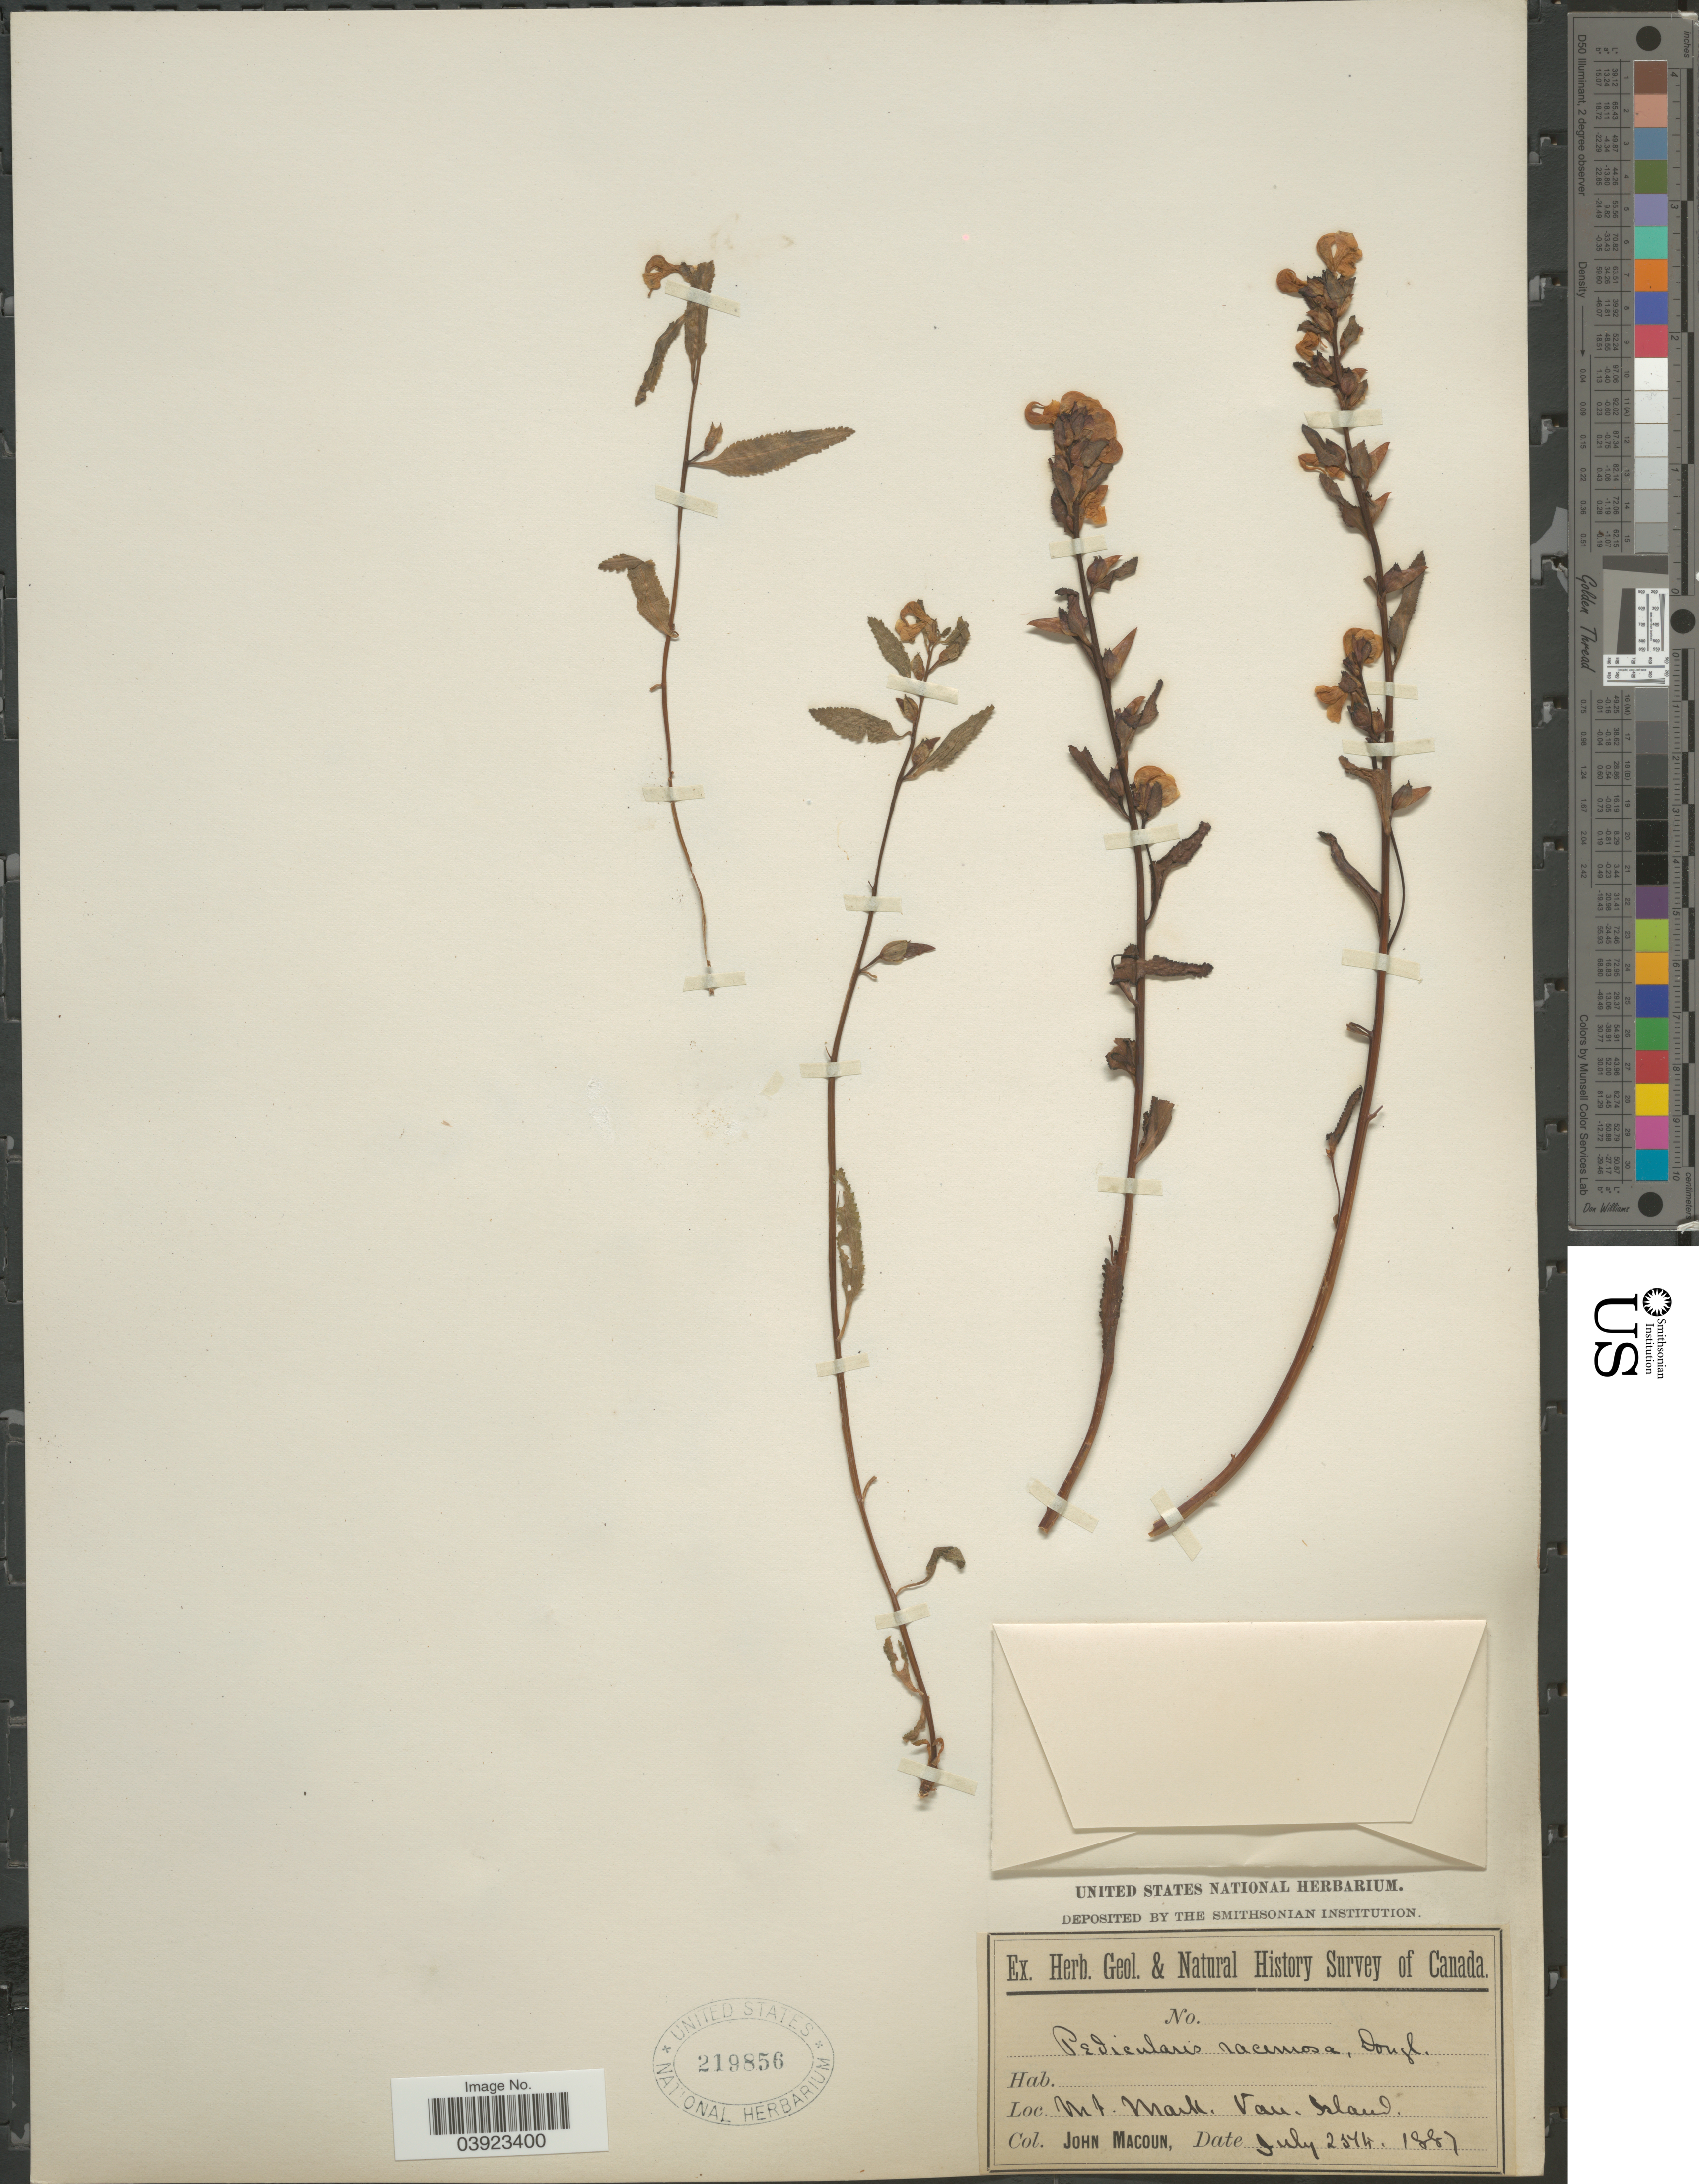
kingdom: Plantae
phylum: Tracheophyta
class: Magnoliopsida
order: Lamiales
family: Orobanchaceae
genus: Pedicularis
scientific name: Pedicularis racemosa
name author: Douglas ex Benth.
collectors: J. Macoun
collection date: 1887-07-25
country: Canada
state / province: British Columbia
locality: Mt. Mark. Van. Island.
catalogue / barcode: US 219856